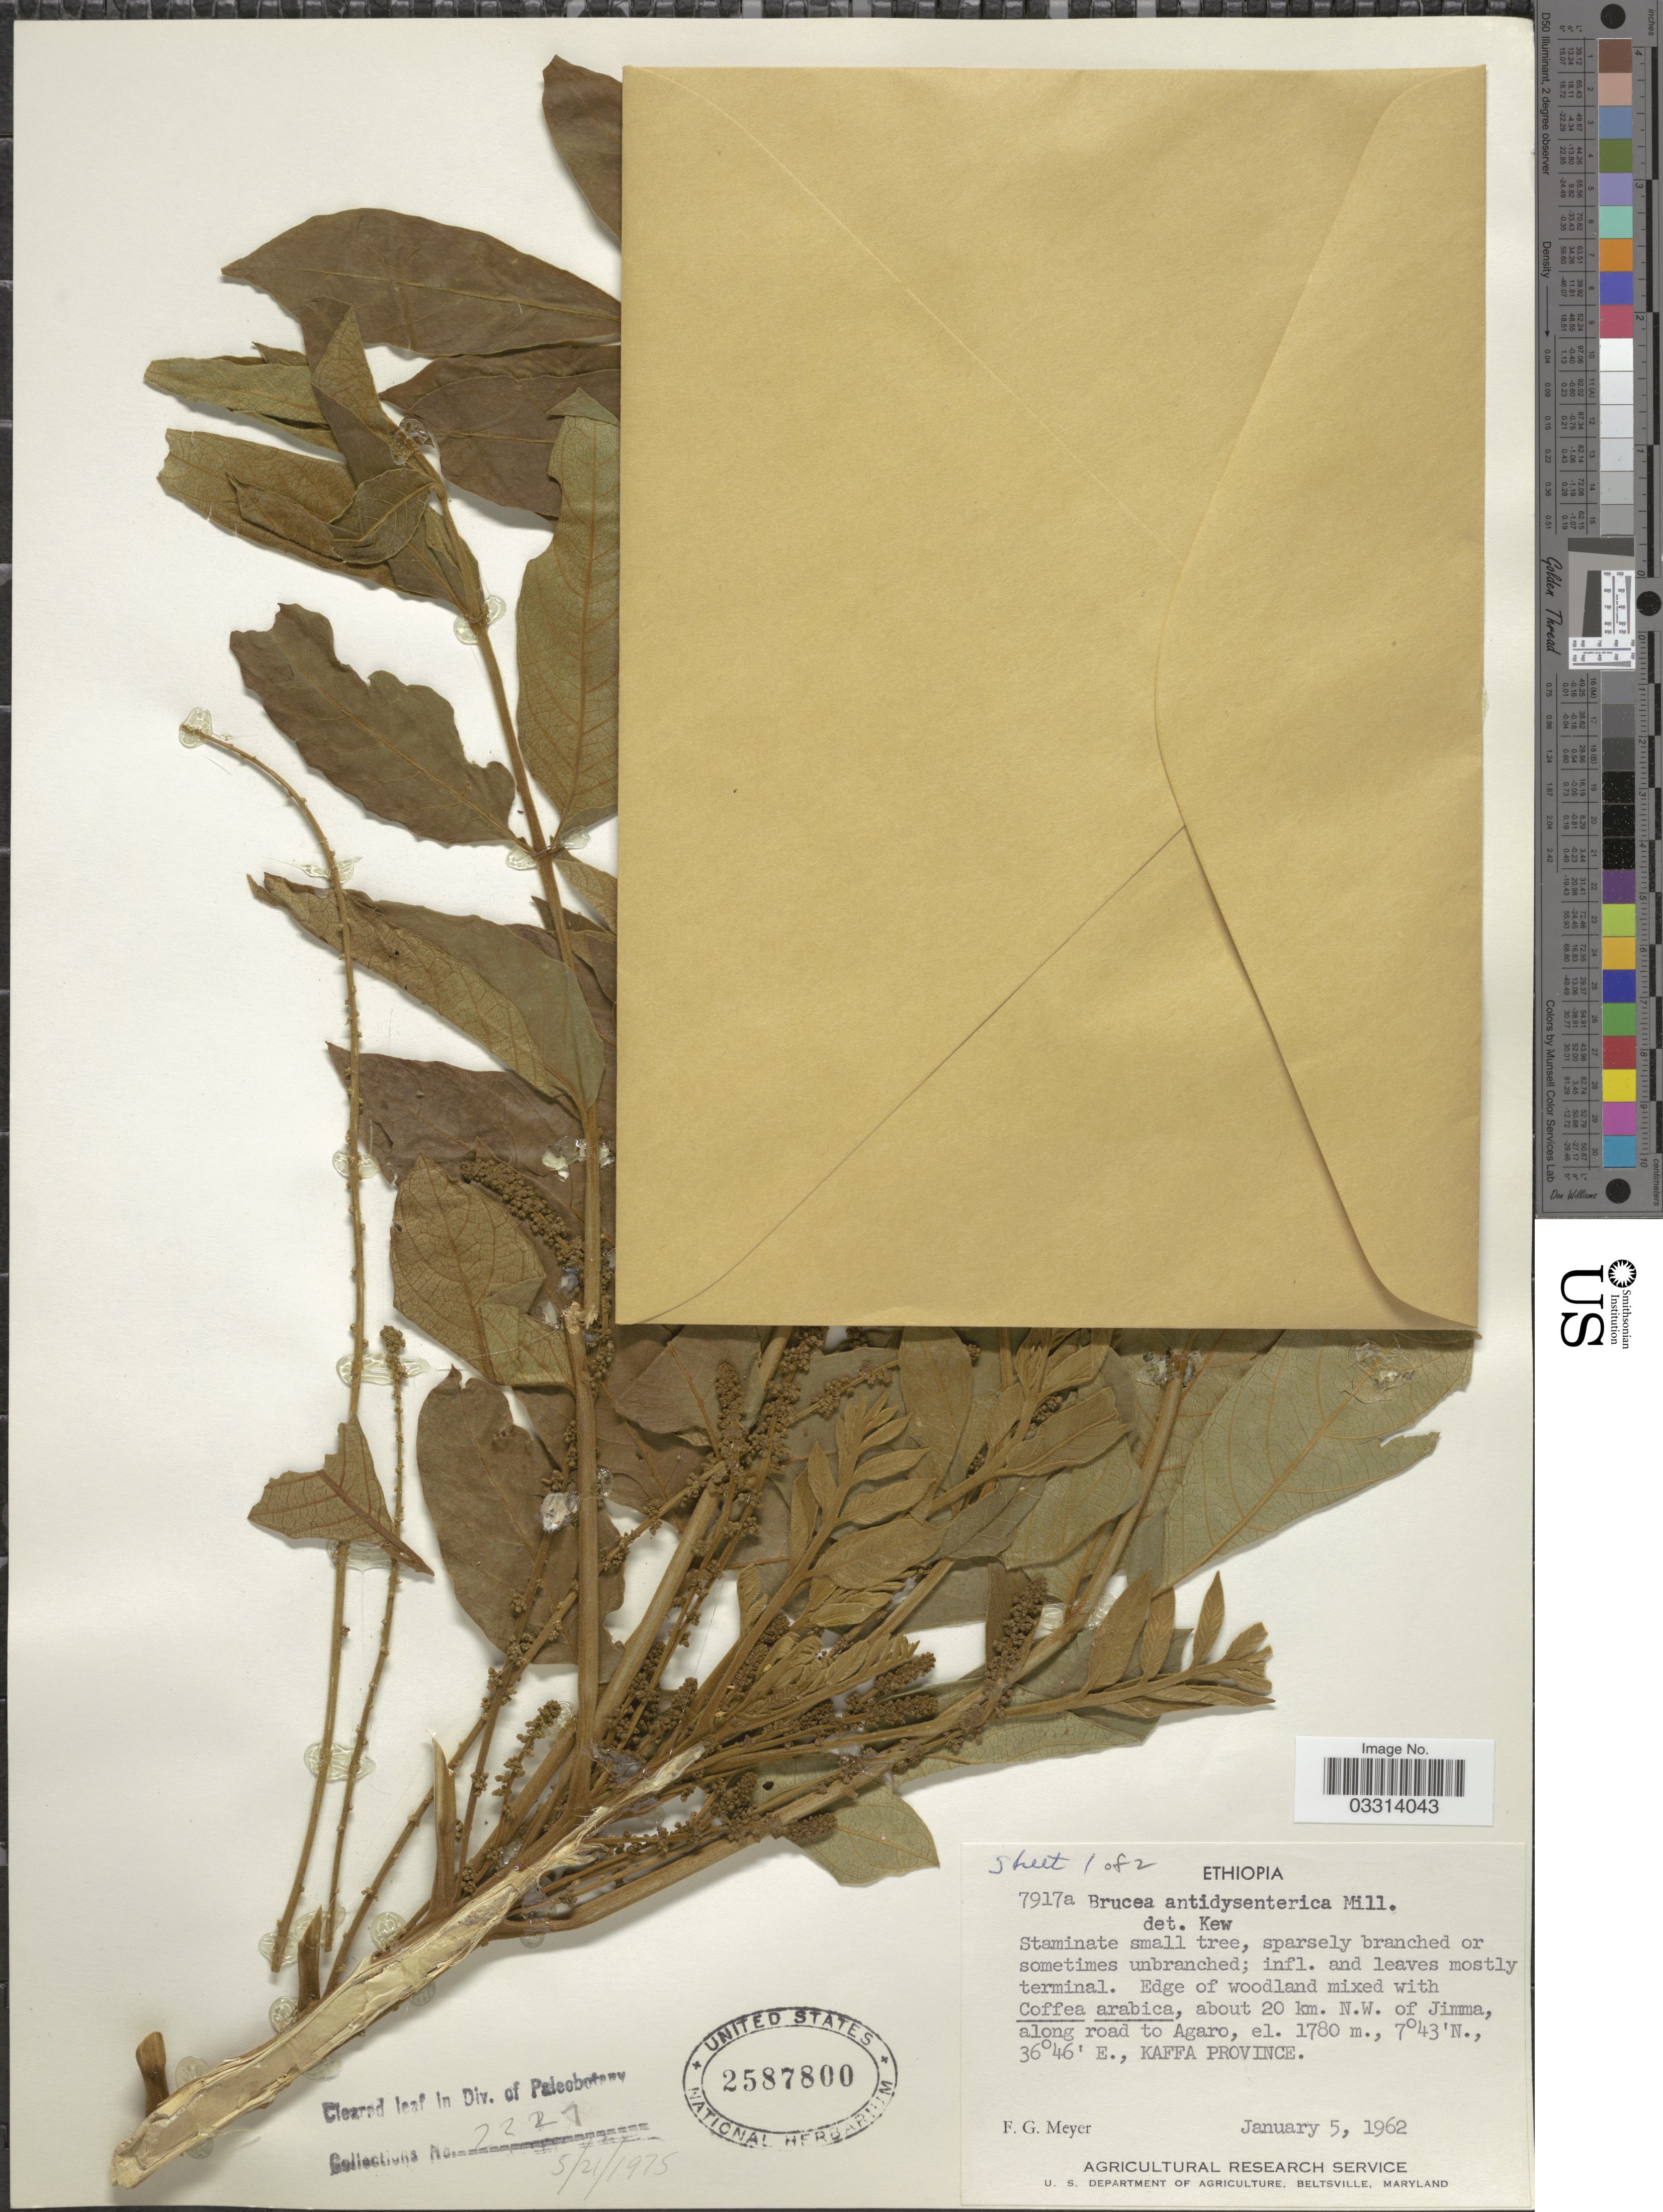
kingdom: Plantae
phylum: Tracheophyta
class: Magnoliopsida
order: Sapindales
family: Simaroubaceae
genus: Brucea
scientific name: Brucea antidysenterica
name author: J.F. Mill.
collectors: F. G. Meyer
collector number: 7917a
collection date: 1962-01-05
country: Ethiopia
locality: About 20 km. N.W. of Jimma, along road to Agaro, Kaffa Province.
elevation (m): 1780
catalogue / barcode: US 2587800